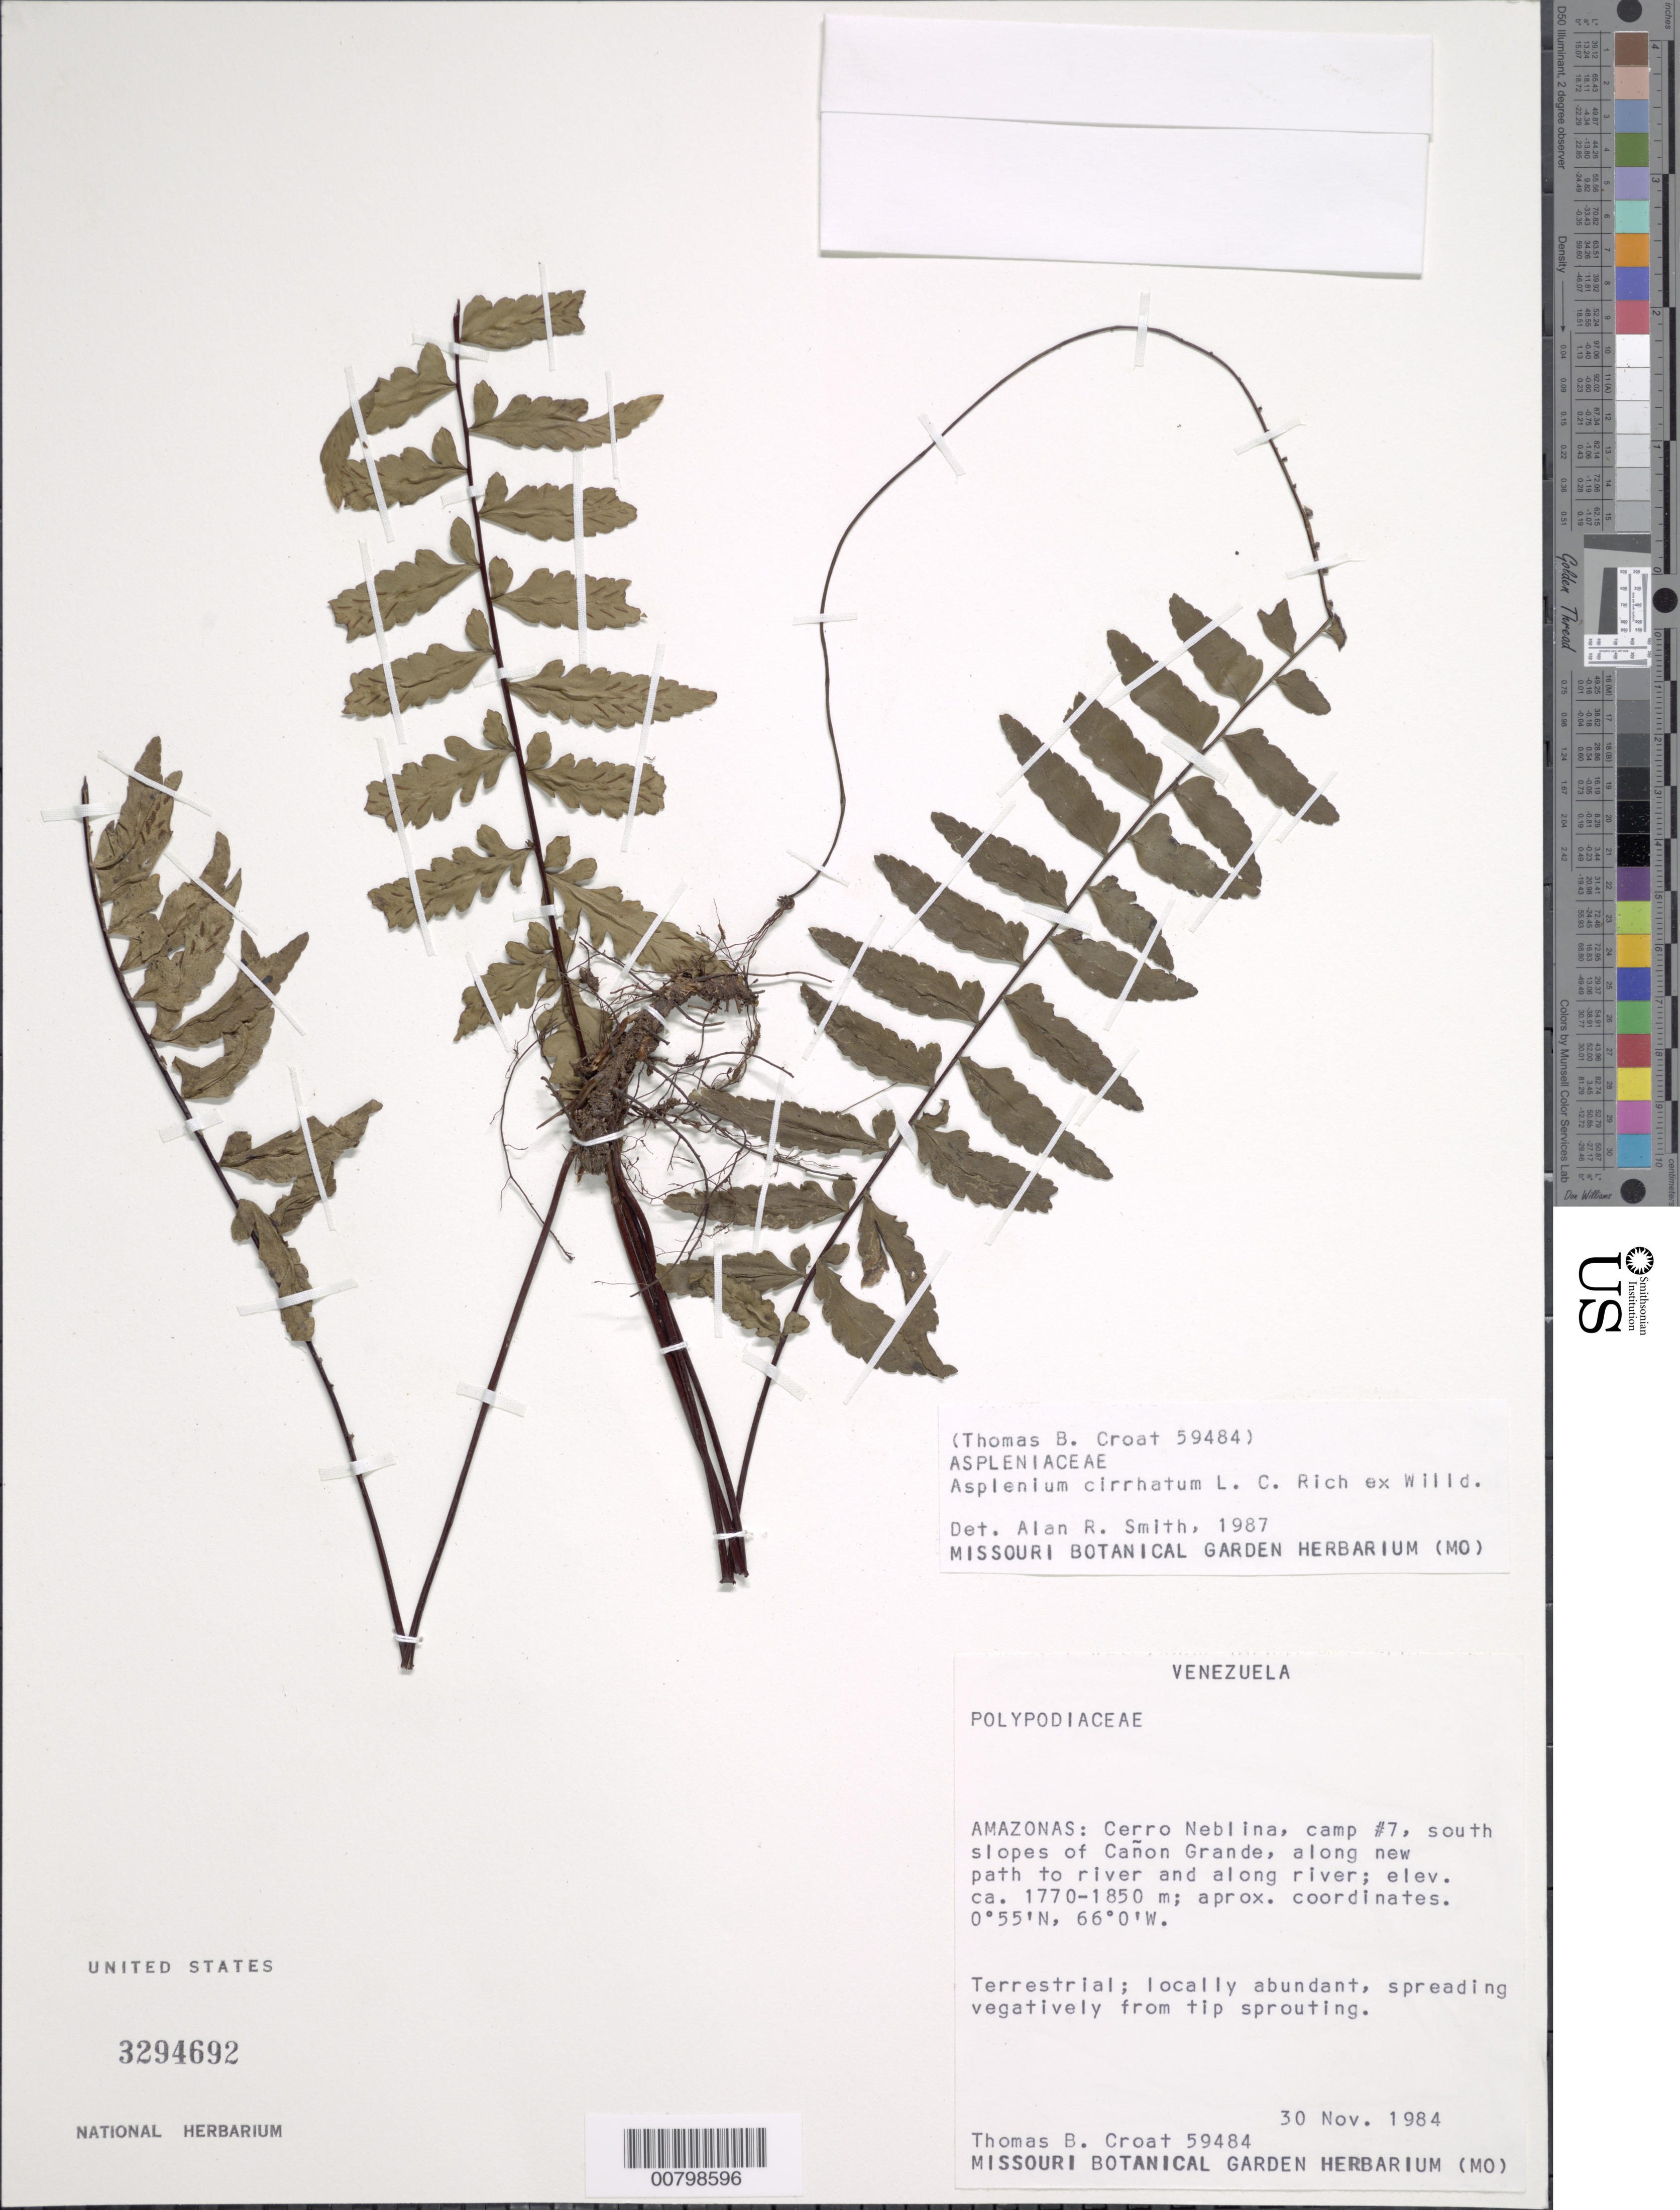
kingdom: Plantae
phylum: Tracheophyta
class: Polypodiopsida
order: Polypodiales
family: Aspleniaceae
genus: Asplenium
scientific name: Asplenium radicans var. radicans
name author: L.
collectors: T. B. Croat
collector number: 59484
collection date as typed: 30-Nov-84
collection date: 1984-11-30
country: Venezuela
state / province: Amazonas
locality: Cerro Neblina, camp #7, S slopes of Cañon Grande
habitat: Along new path to river and along river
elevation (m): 1770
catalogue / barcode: US 3294692